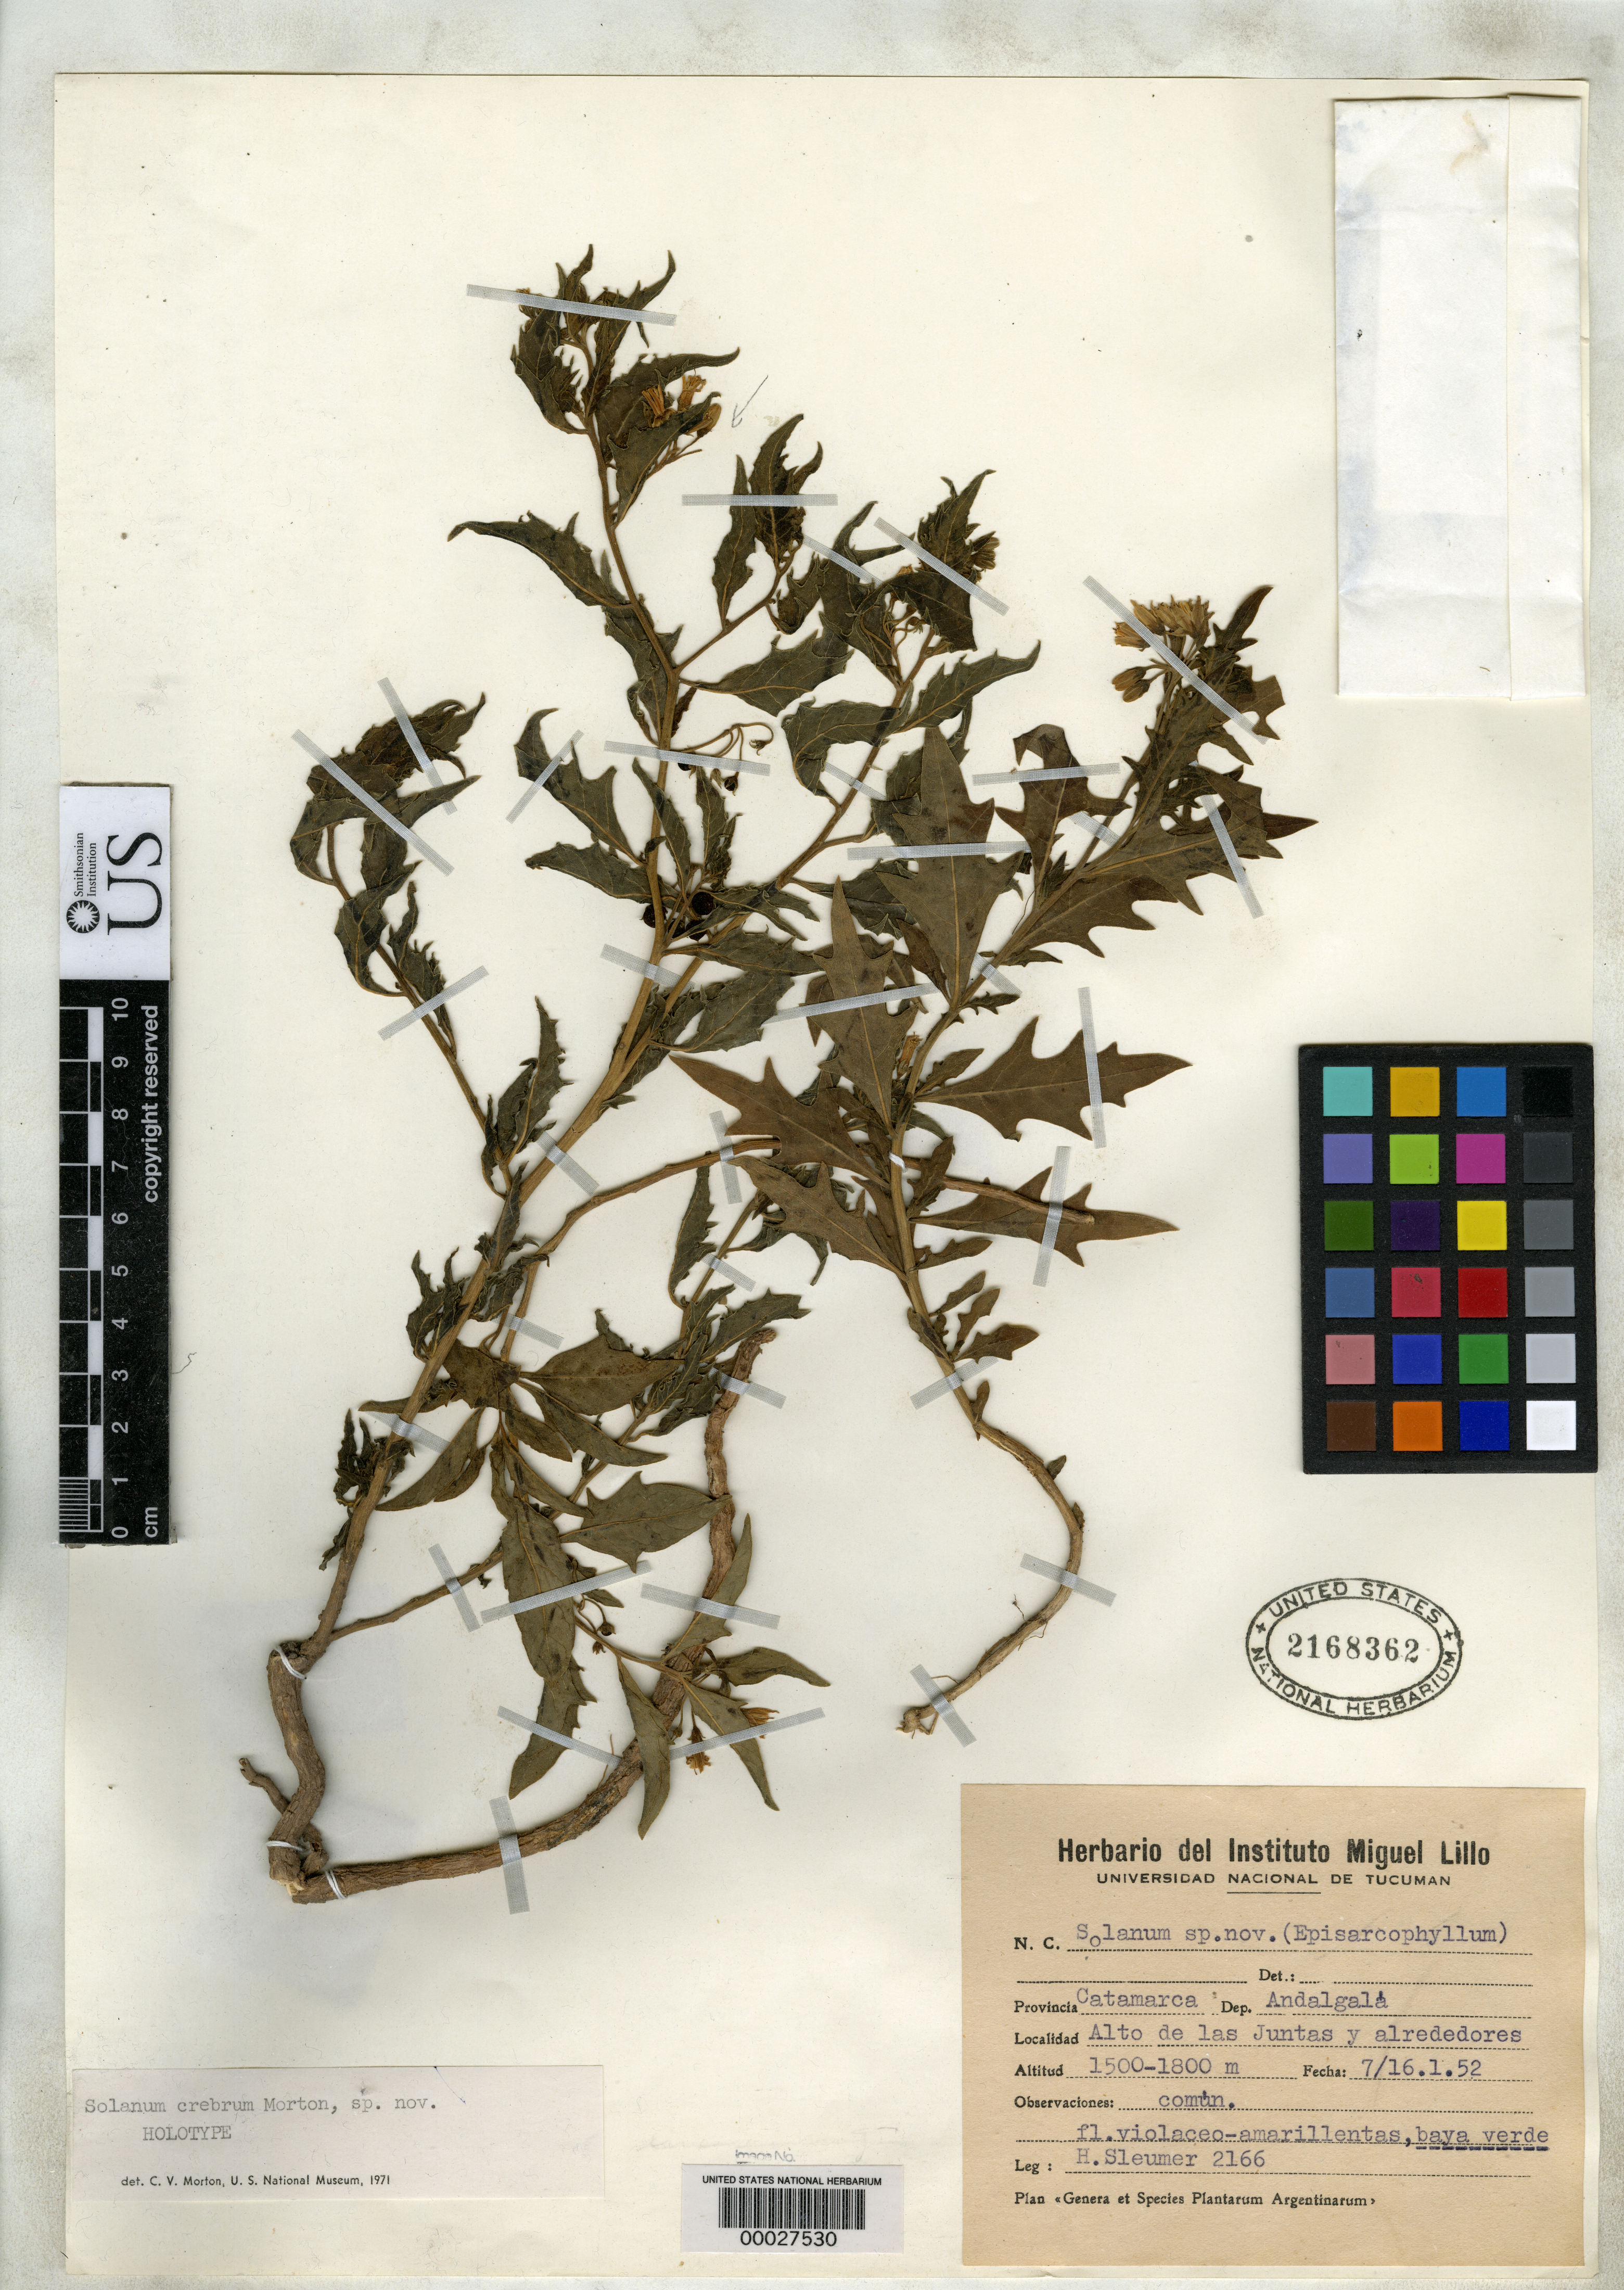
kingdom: Plantae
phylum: Tracheophyta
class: Magnoliopsida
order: Solanales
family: Solanaceae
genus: Solanum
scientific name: Solanum crebrum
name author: C.V. Morton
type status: Holotype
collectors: H. O. Sleumer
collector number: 2166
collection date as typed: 07 Jan 1952 to 16 Jan 1952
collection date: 1952-01-07/1952-01-16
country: Argentina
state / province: Catamarca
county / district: Andalgalá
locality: Alto de las Juntas y Alrededores.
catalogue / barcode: US 2168362